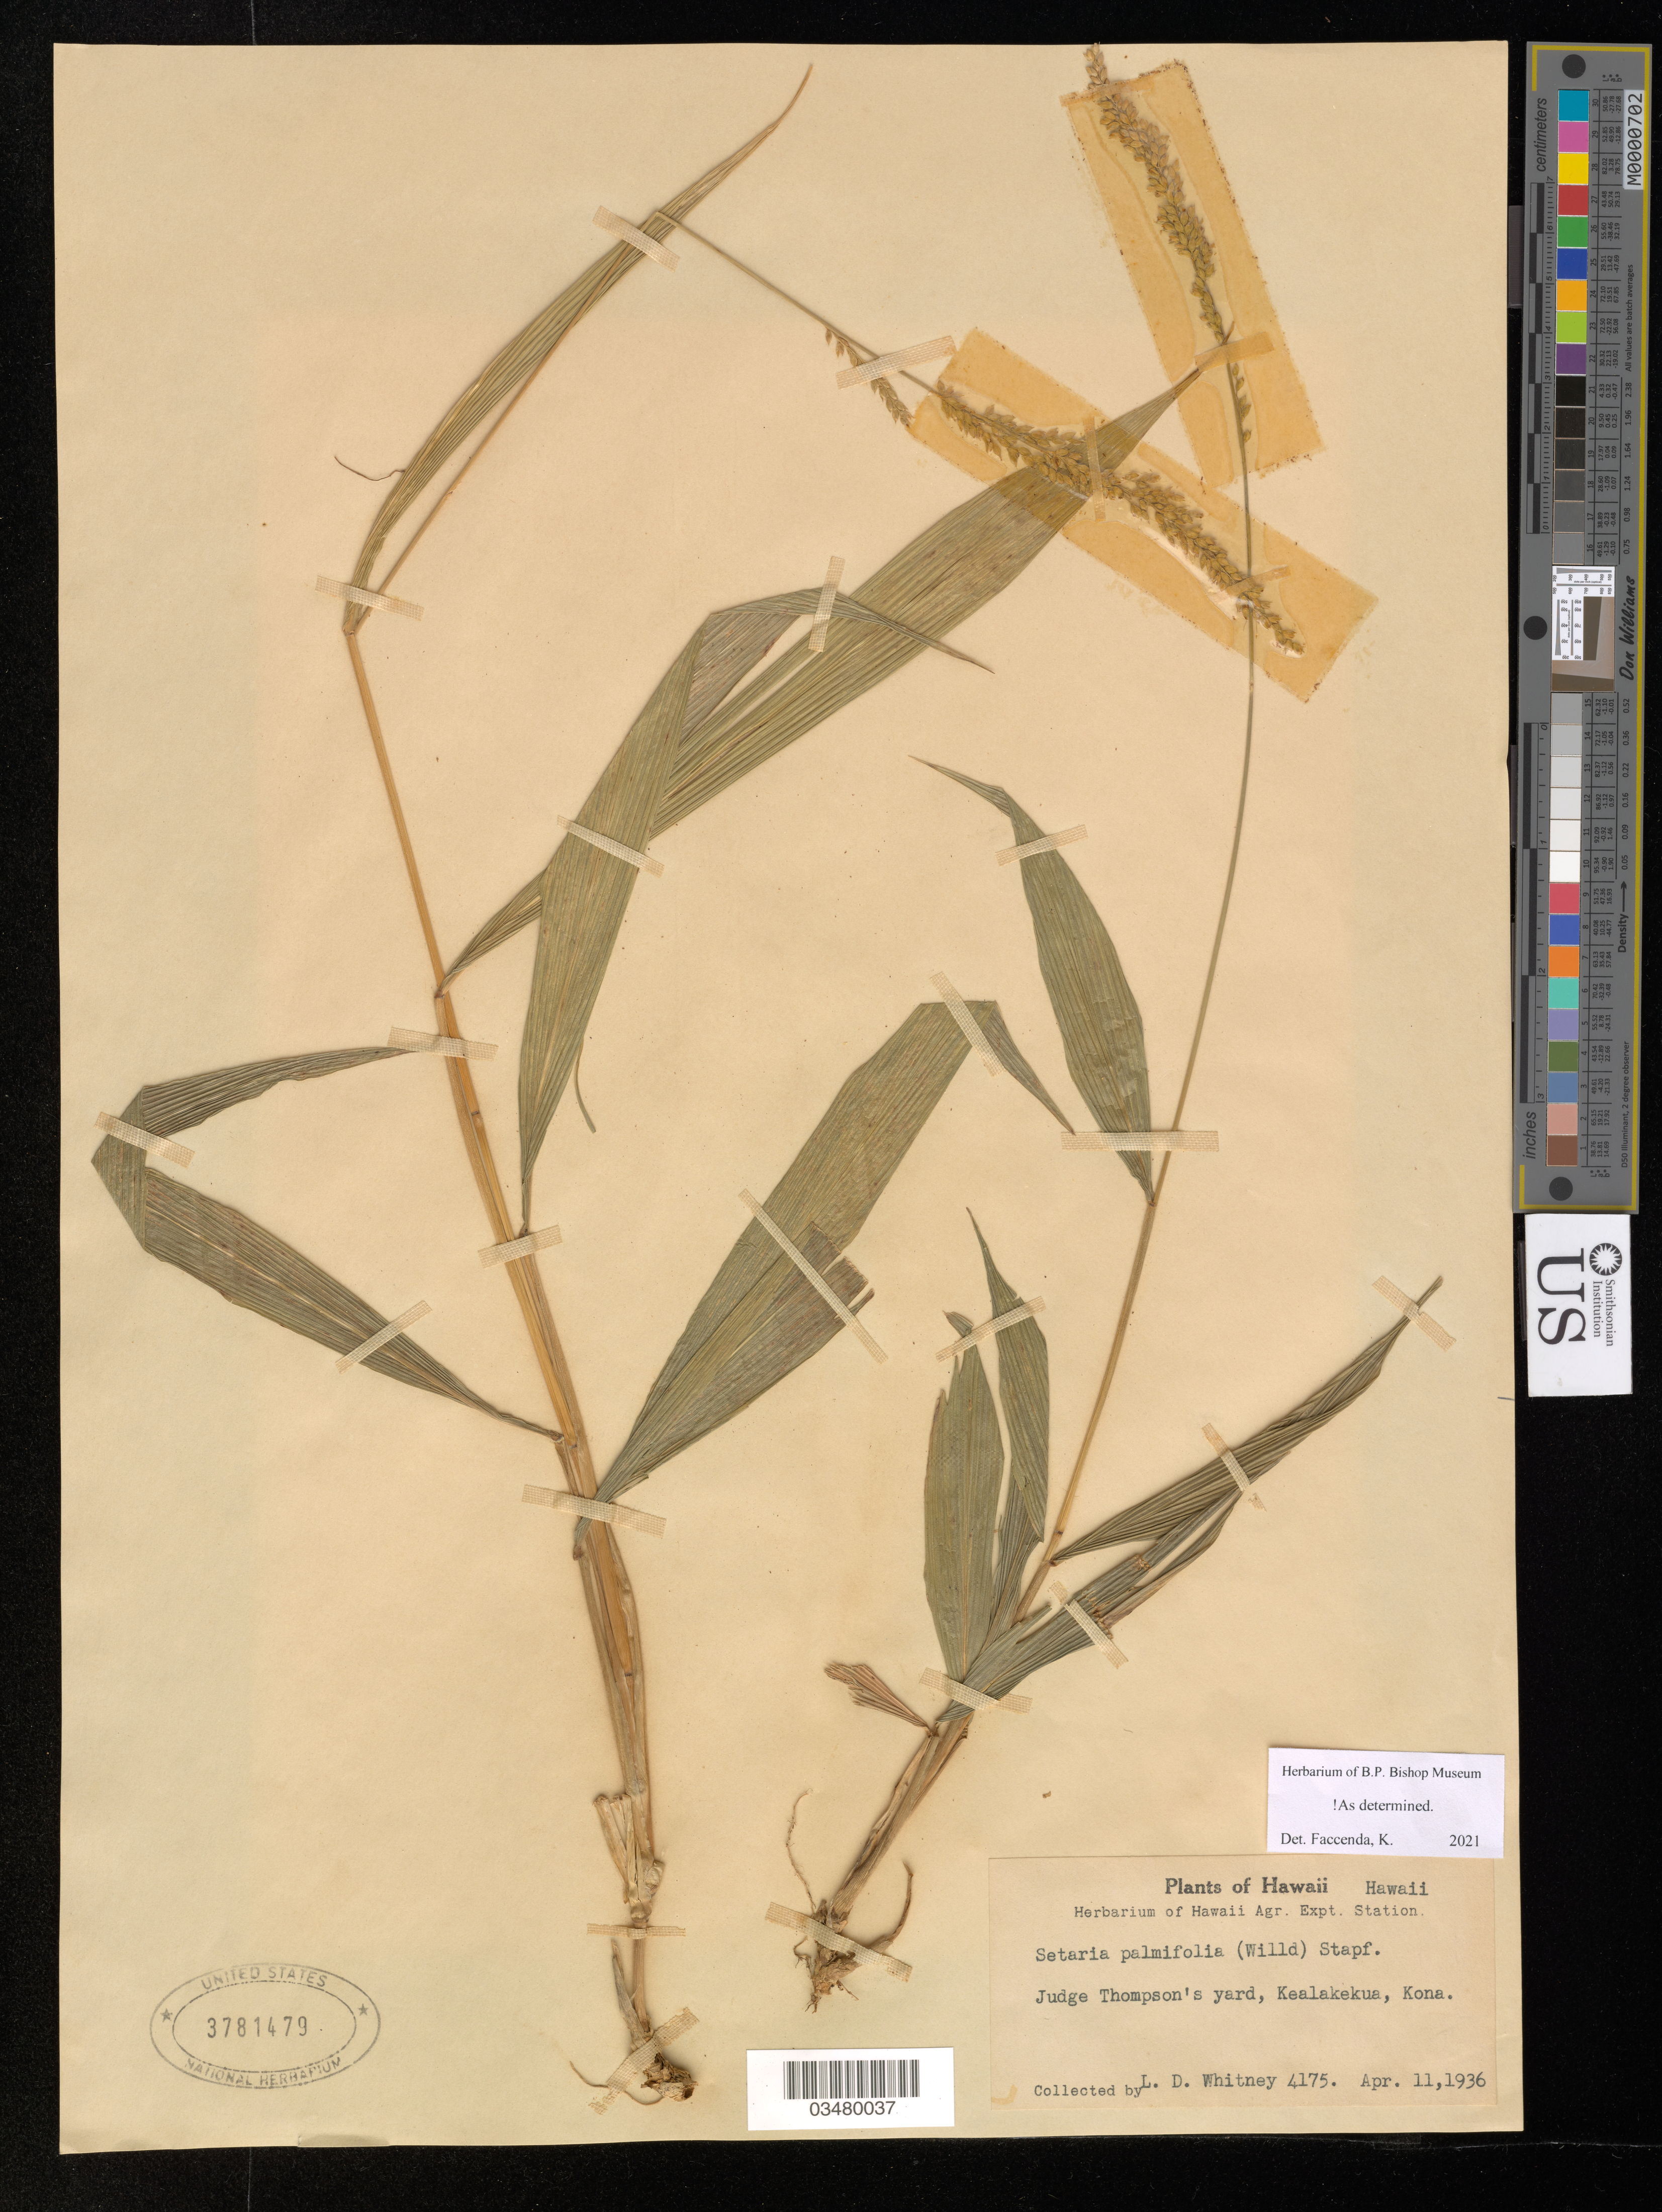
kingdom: Plantae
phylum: Tracheophyta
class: Liliopsida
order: Poales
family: Poaceae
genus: Setaria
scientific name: Setaria palmifolia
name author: (J. Koenig) Stapf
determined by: Faccenda, K.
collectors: L. Whitney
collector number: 4175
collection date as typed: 11 Apr 1936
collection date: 1936-04-11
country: United States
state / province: Hawaii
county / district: Hawaii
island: Hawaii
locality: Judge Thompson's yard, Kealakekua, Kona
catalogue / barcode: US 3781479